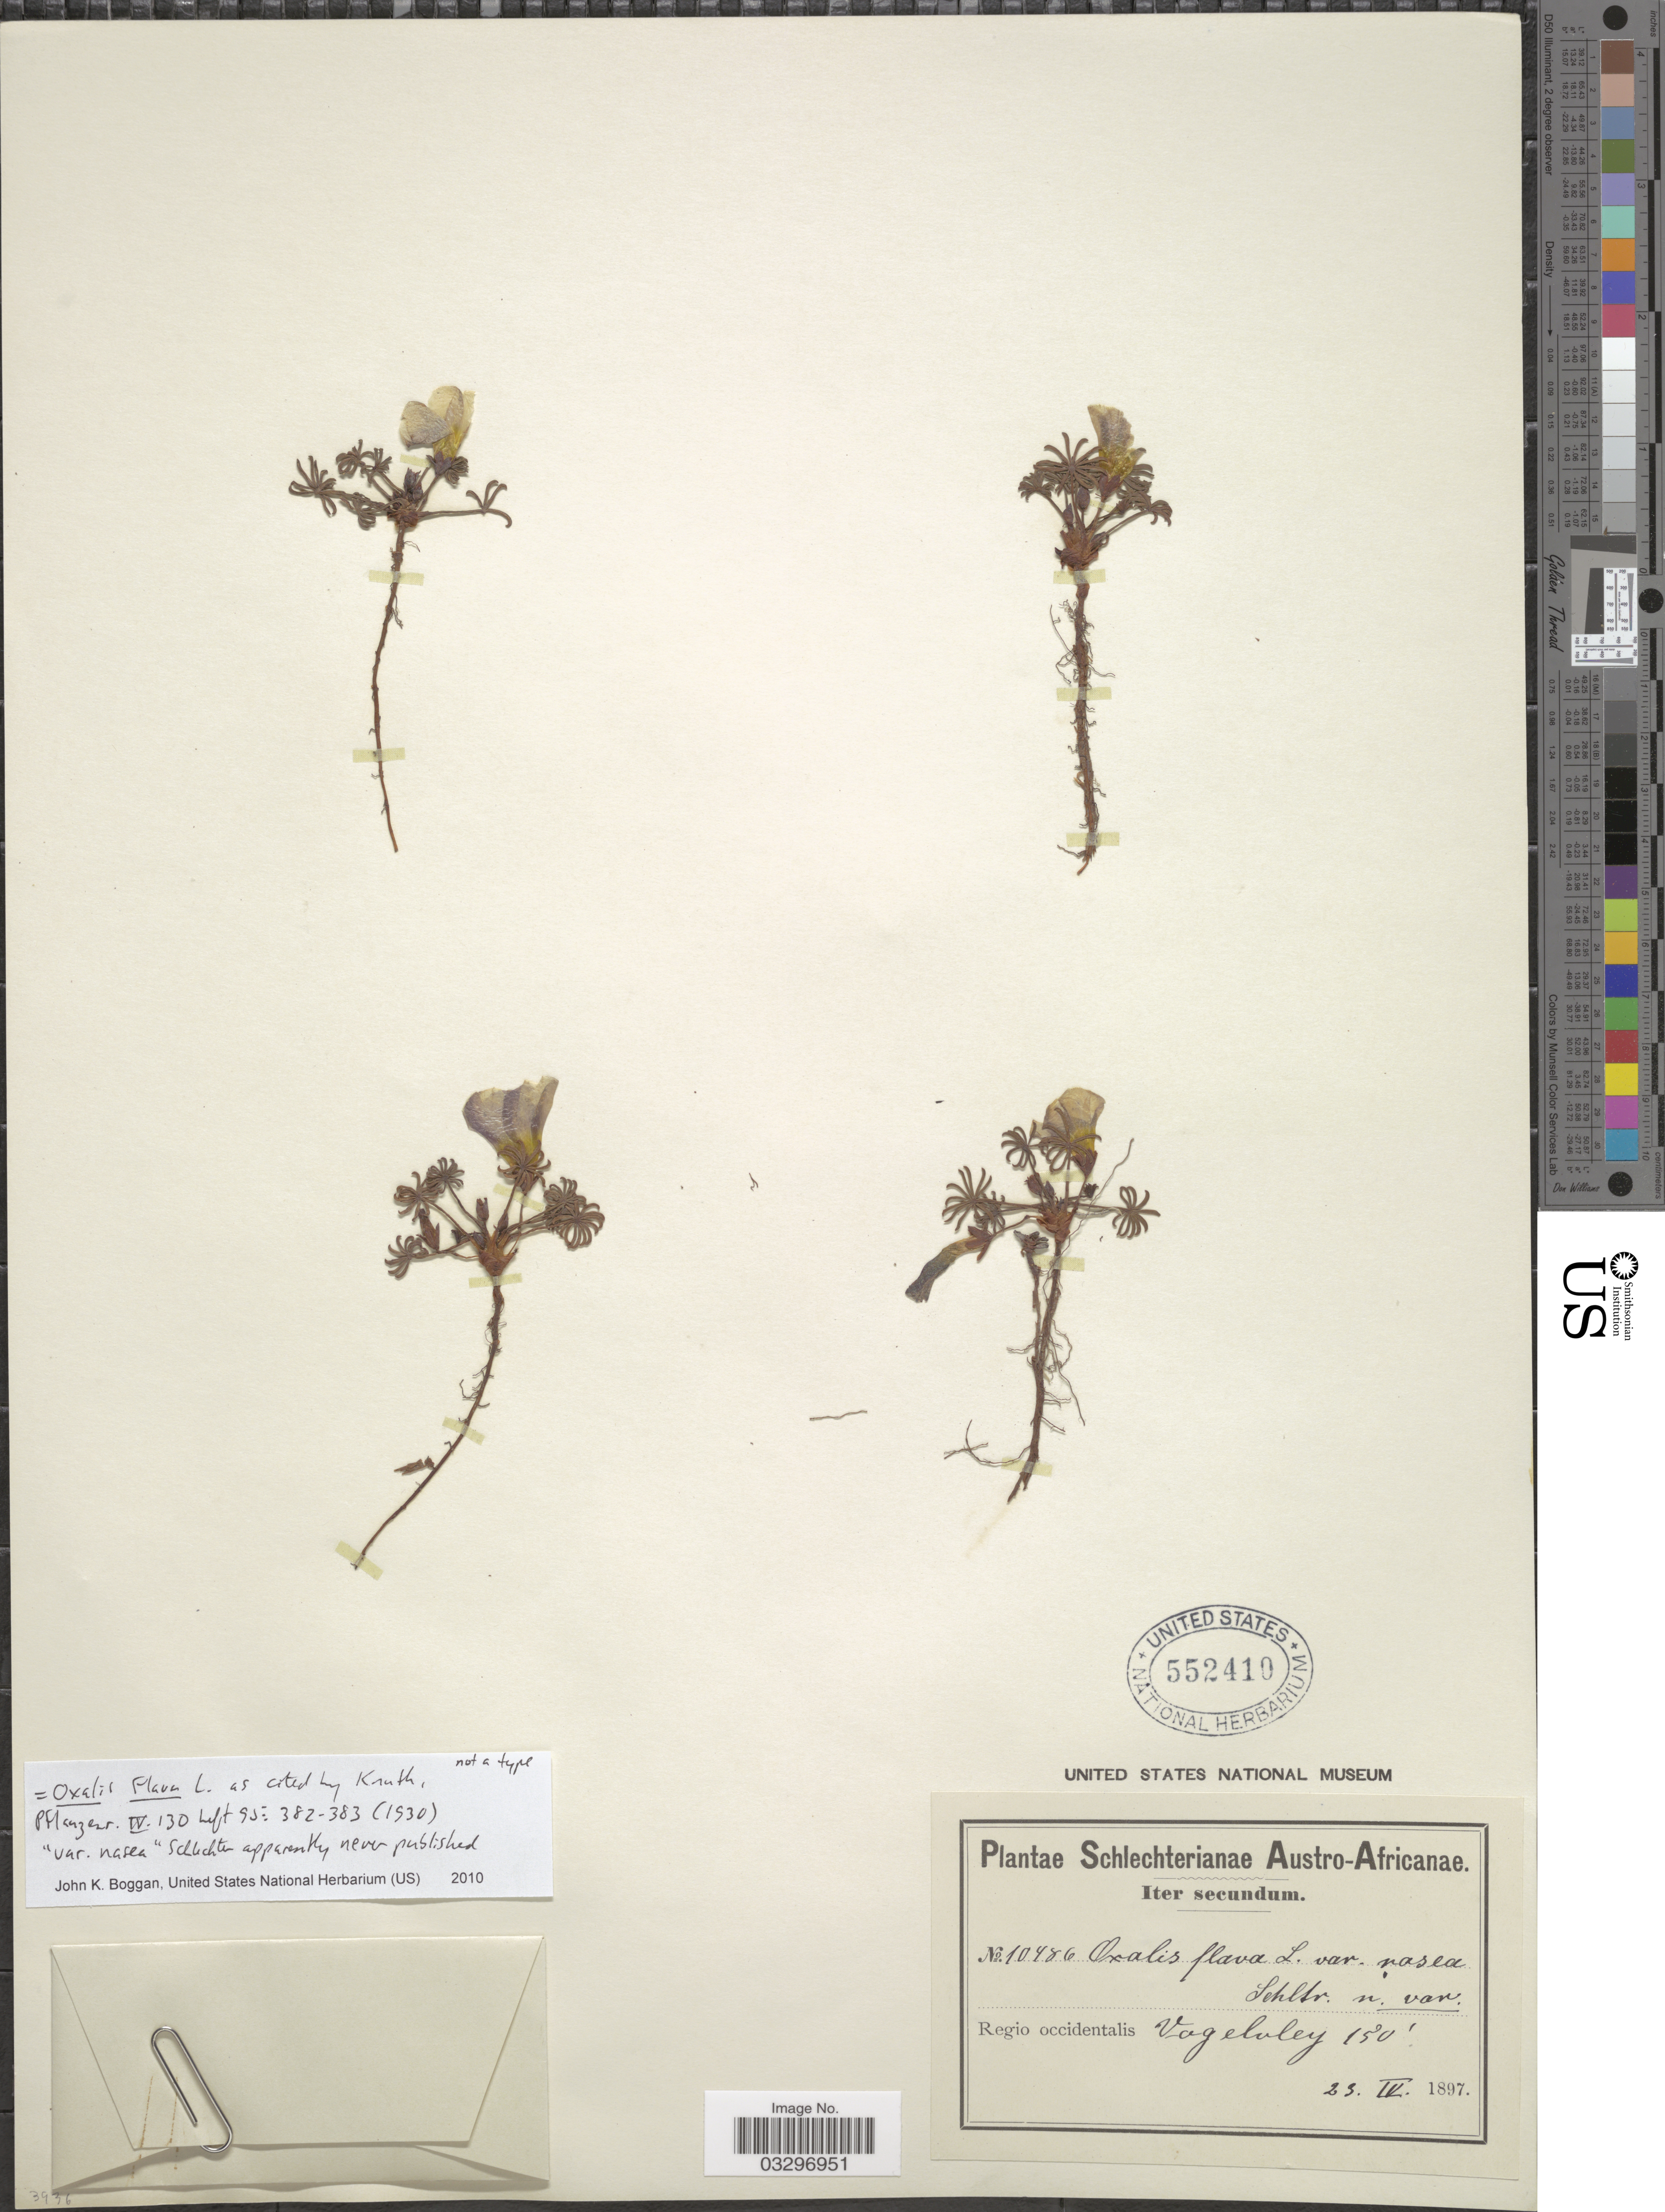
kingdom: Plantae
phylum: Tracheophyta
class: Magnoliopsida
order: Oxalidales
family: Oxalidaceae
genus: Oxalis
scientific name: Oxalis flava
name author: L.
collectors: Schlechter, --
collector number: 10486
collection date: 1897-04-23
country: South Africa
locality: Austro-Africanae. Regio occidentalis. Vogelvley.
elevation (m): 46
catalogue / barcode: US 552410